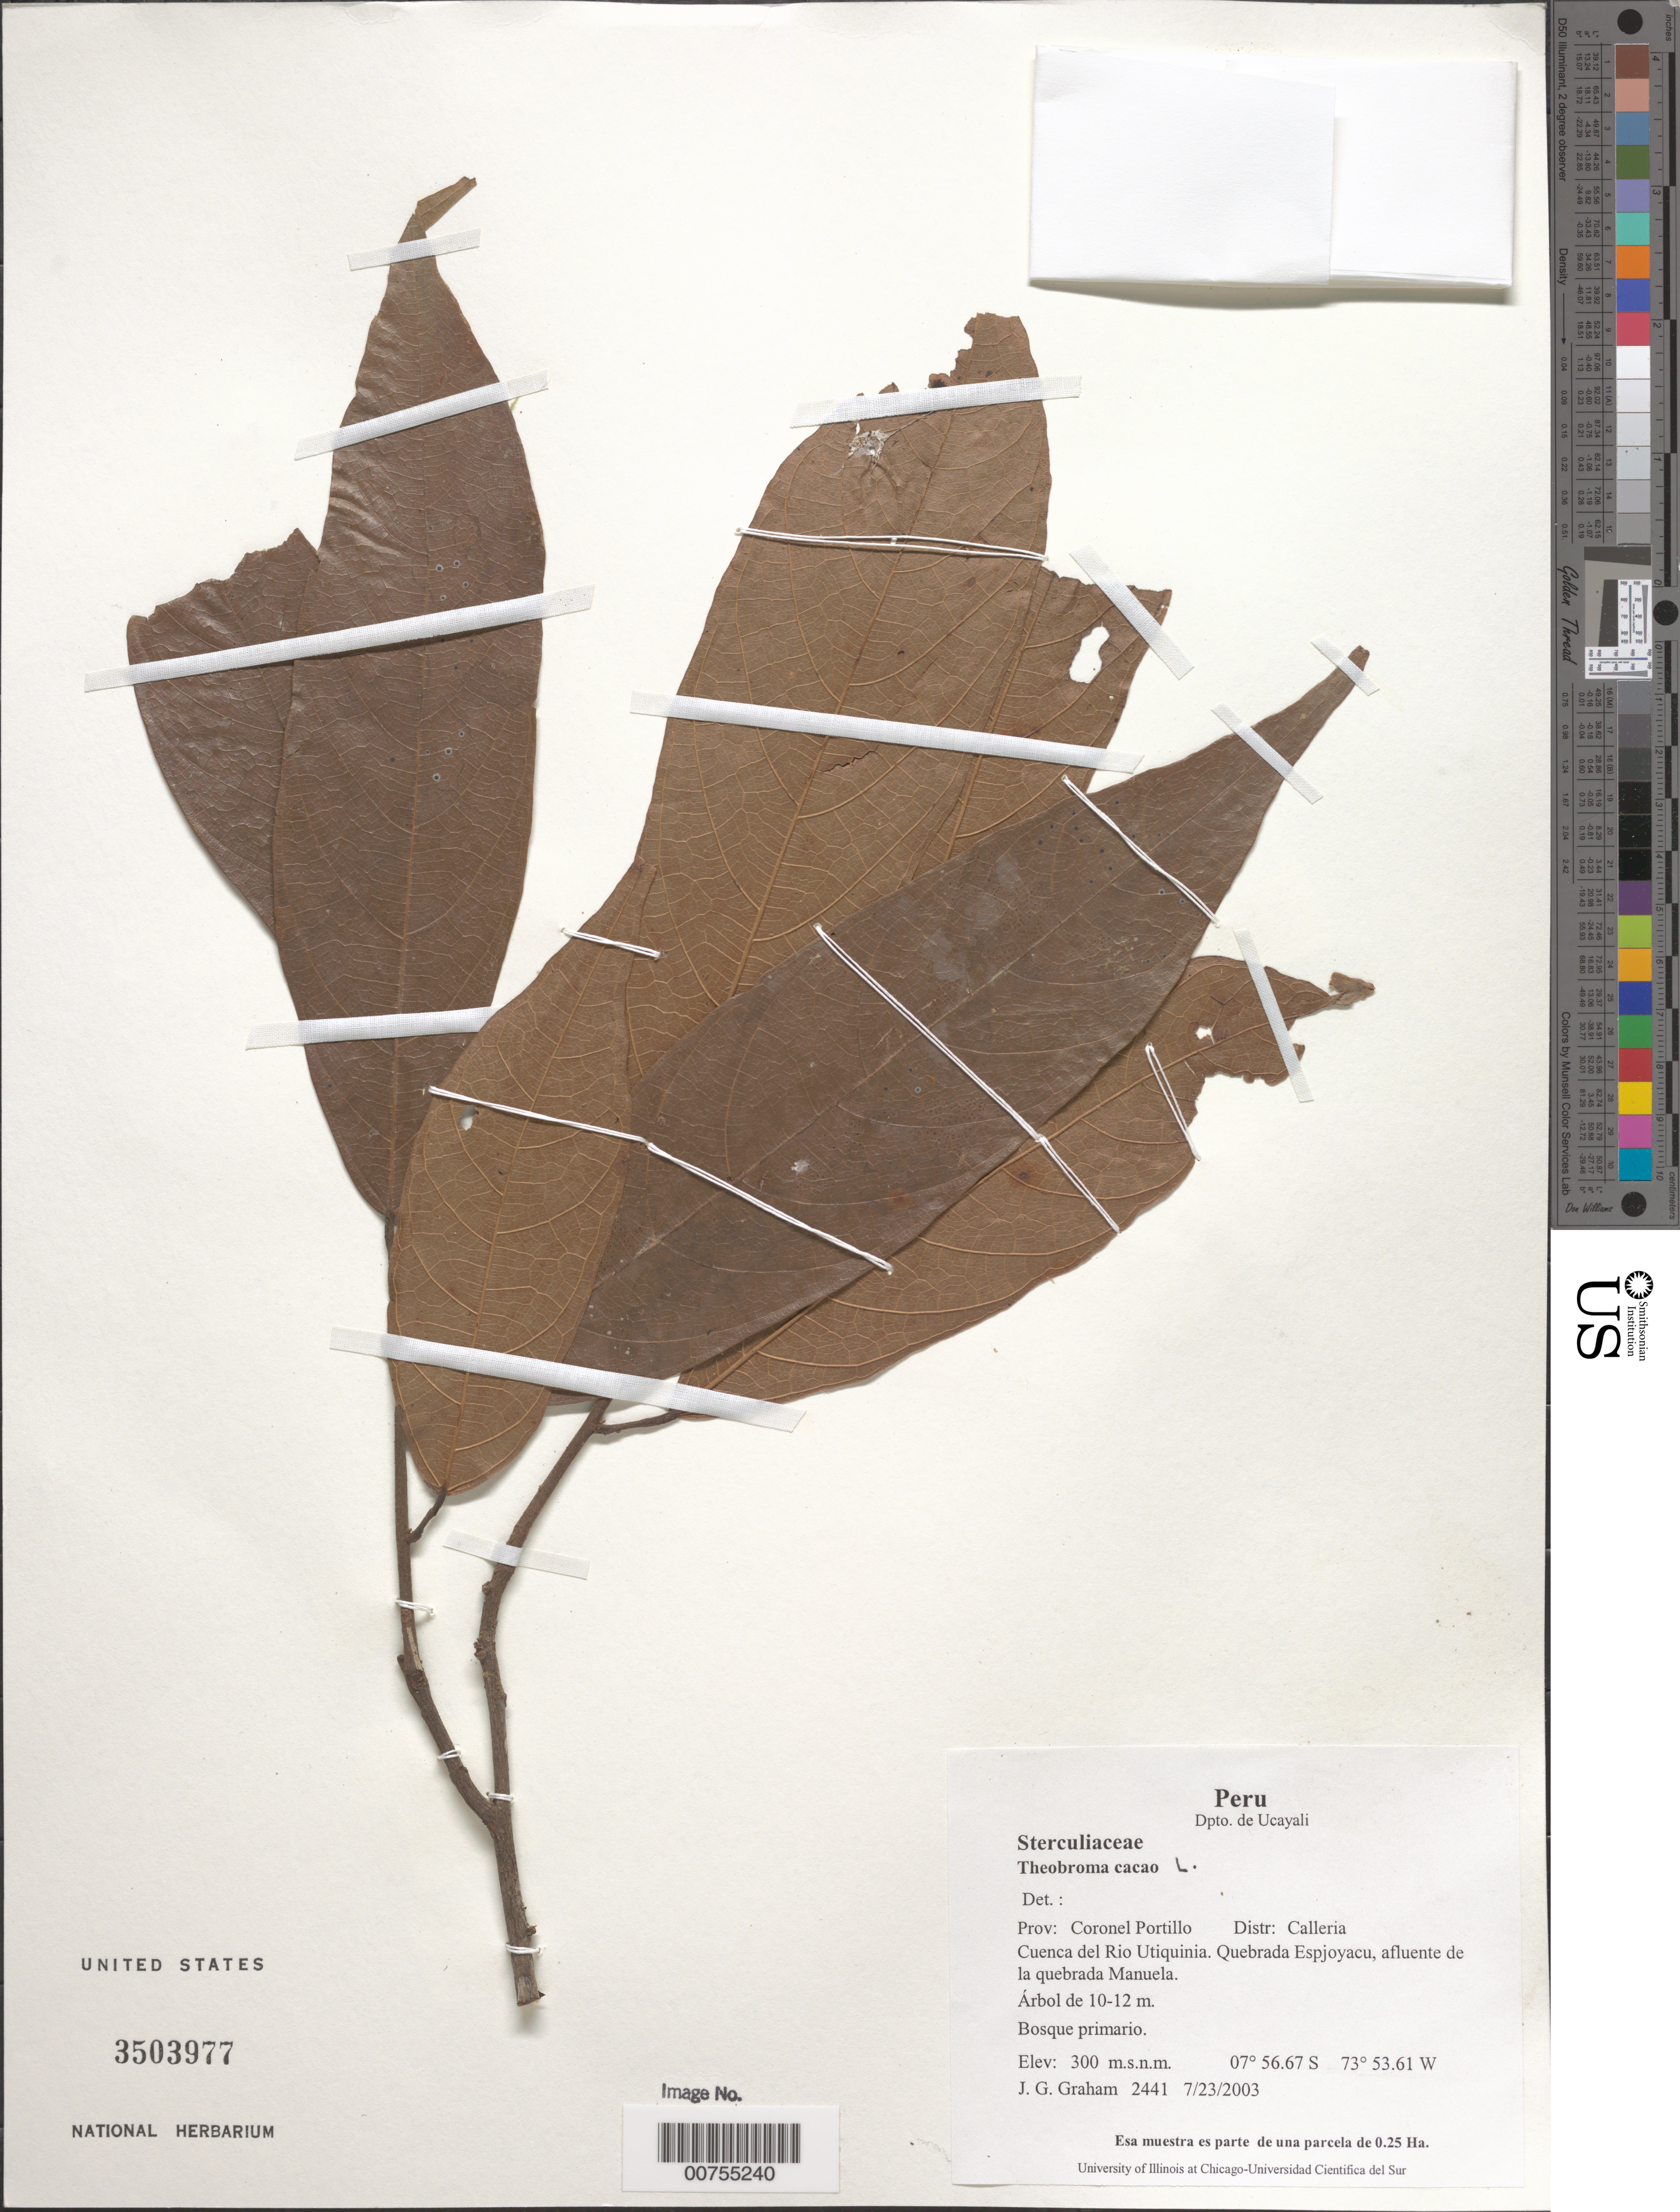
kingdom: Plantae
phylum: Tracheophyta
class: Magnoliopsida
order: Malvales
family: Malvaceae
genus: Theobroma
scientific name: Theobroma cacao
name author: L.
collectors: J. Graham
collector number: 2441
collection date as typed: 23 Jul 2003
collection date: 2003-07-23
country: Peru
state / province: Ucayali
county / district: Coronel Portillo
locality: Calleria. Cuenca del Río Utiquinia. Quebrada Espjoyacu, afluente de la quebrada Manuela.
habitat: Bosque primario.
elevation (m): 300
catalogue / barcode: US 3503977